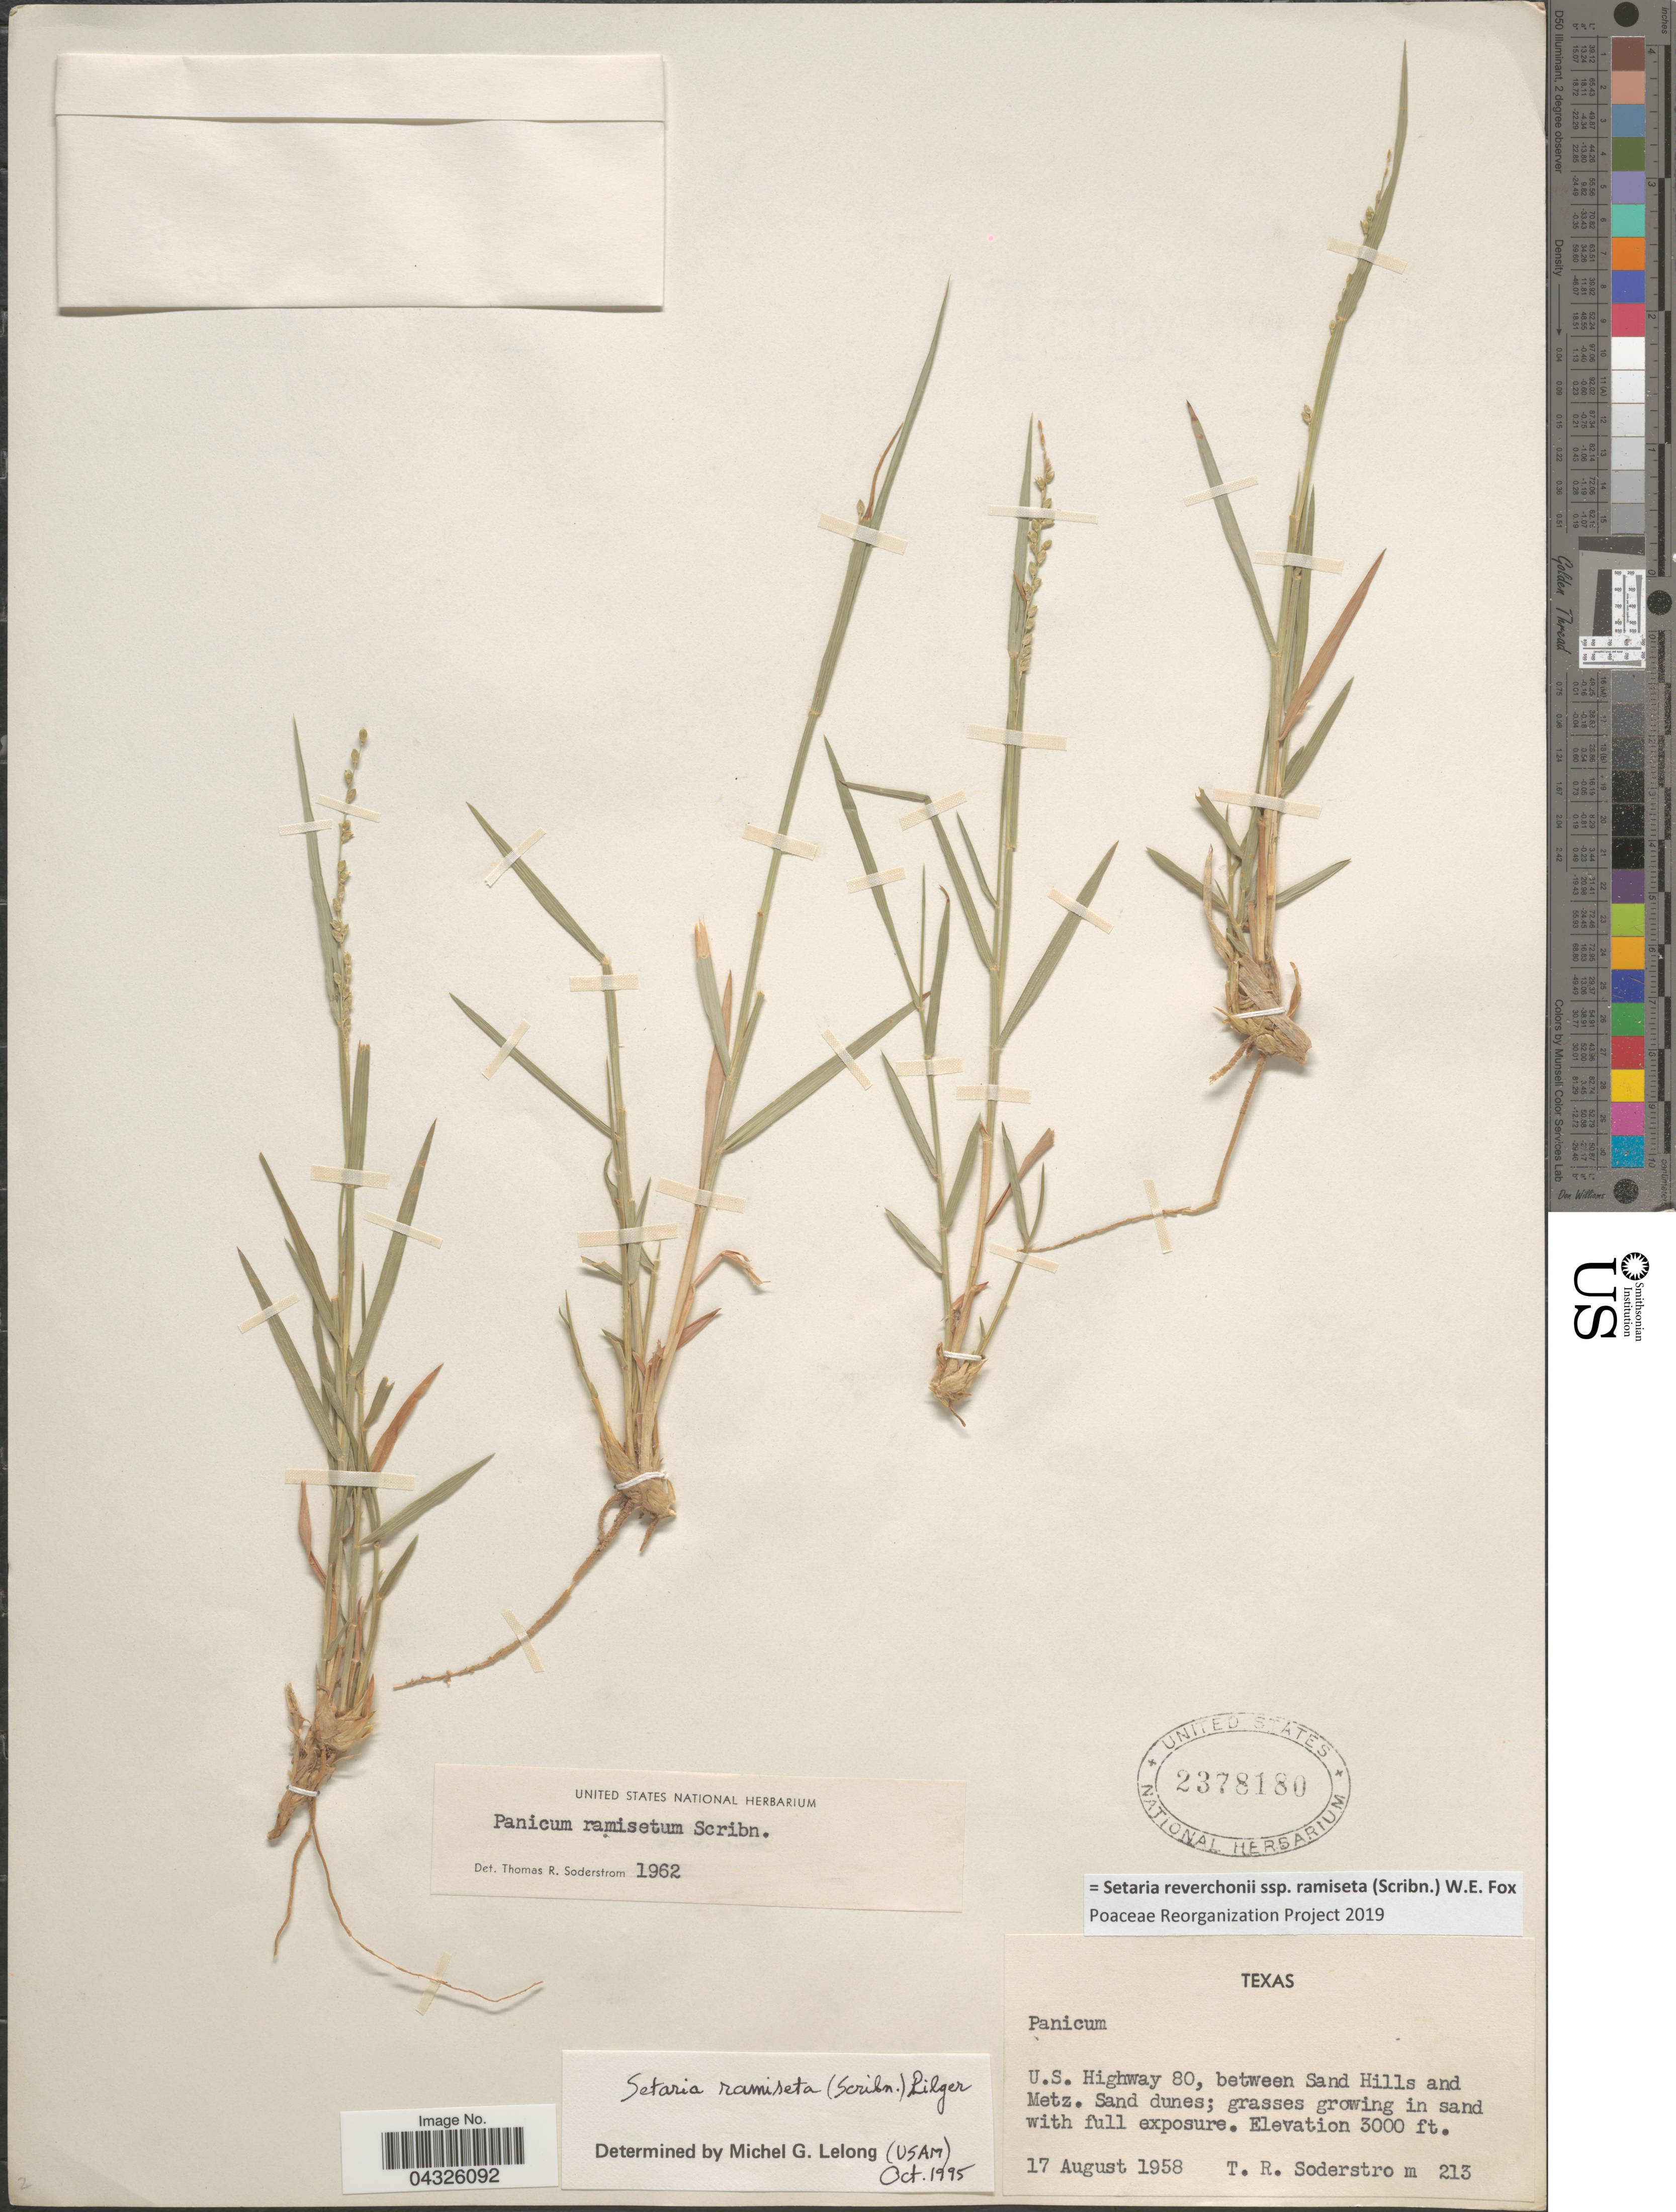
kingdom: Plantae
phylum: Tracheophyta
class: Liliopsida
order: Poales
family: Poaceae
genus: Setaria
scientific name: Setaria reverchonii subsp. ramiseta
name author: (Scribn.) W.E. Fox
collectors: T. R. Soderstrom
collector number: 213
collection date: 1958-08-17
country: United States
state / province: Texas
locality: U.S. Highway 80, between Sand Hills and Metz.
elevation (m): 914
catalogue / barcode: US 2378180